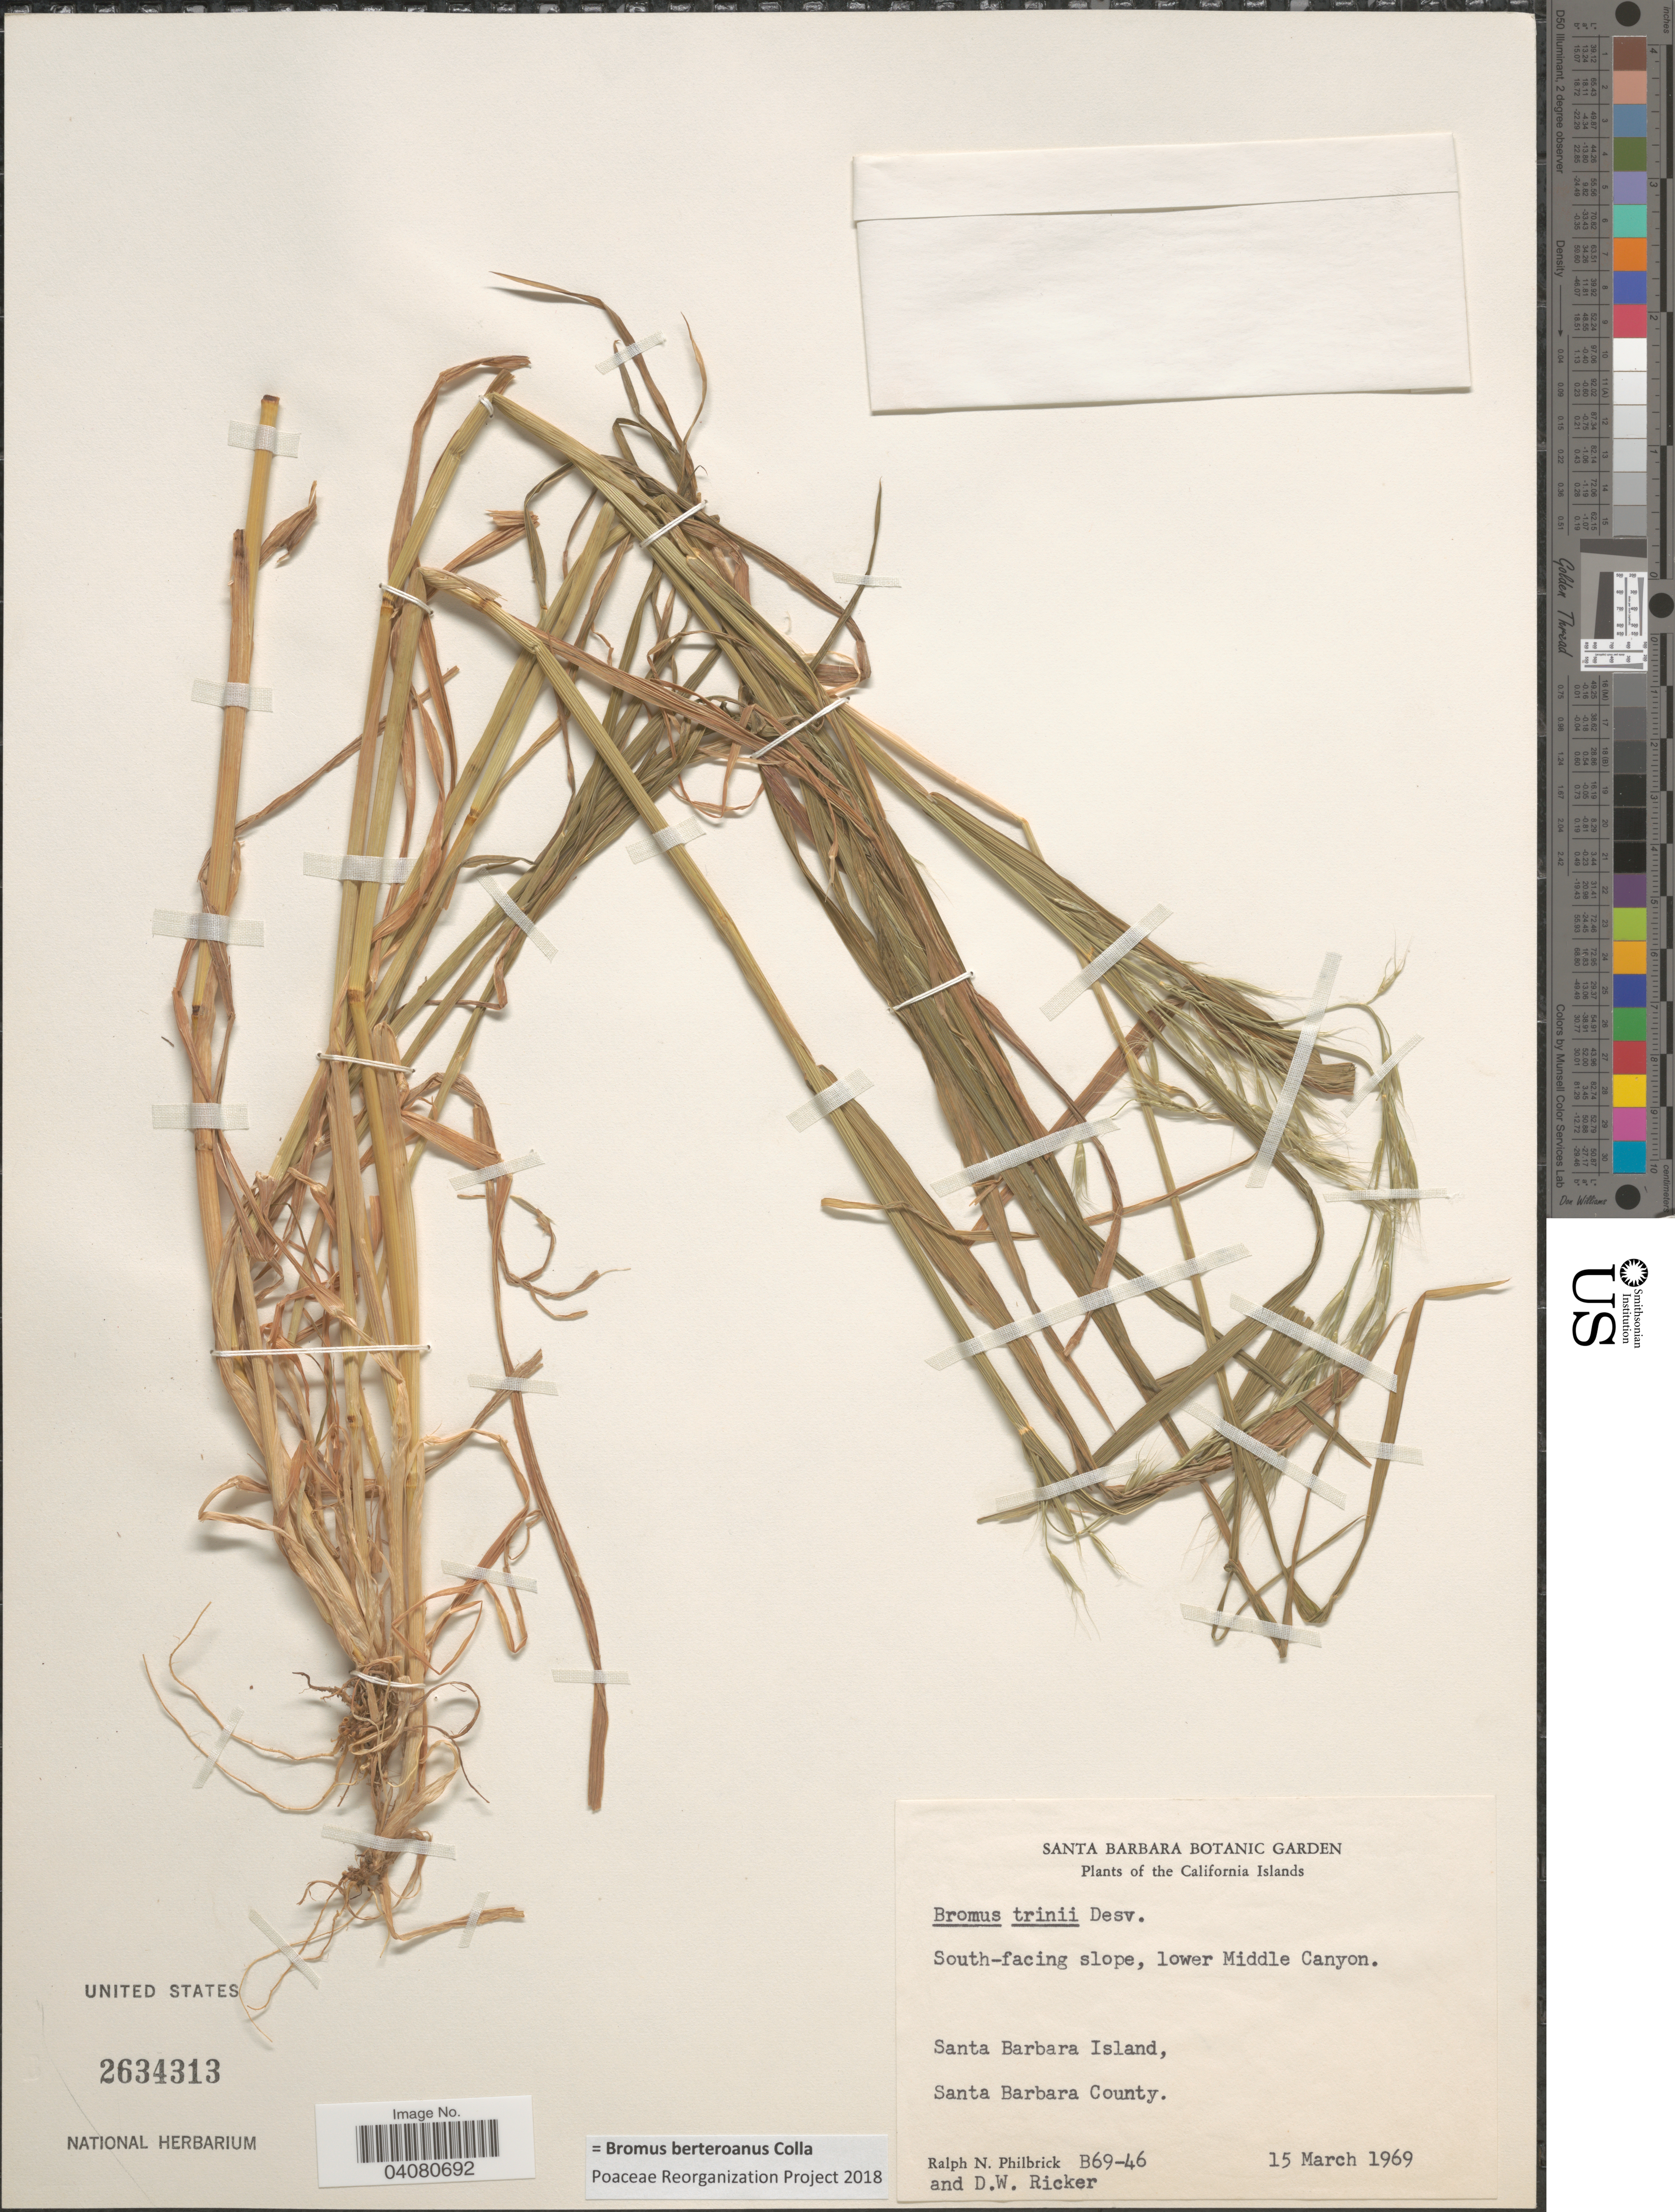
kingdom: Plantae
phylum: Tracheophyta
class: Liliopsida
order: Poales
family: Poaceae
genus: Bromus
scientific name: Bromus berteroanus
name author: Colla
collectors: R. Philbrick & D. Ricker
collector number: B69-46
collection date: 1969-03-15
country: United States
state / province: California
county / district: Santa Barbara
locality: California Islands. South-facing slope, lower Middle Canyon. Santa Barbara Island, Santa Barbara County.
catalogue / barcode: US 2634313